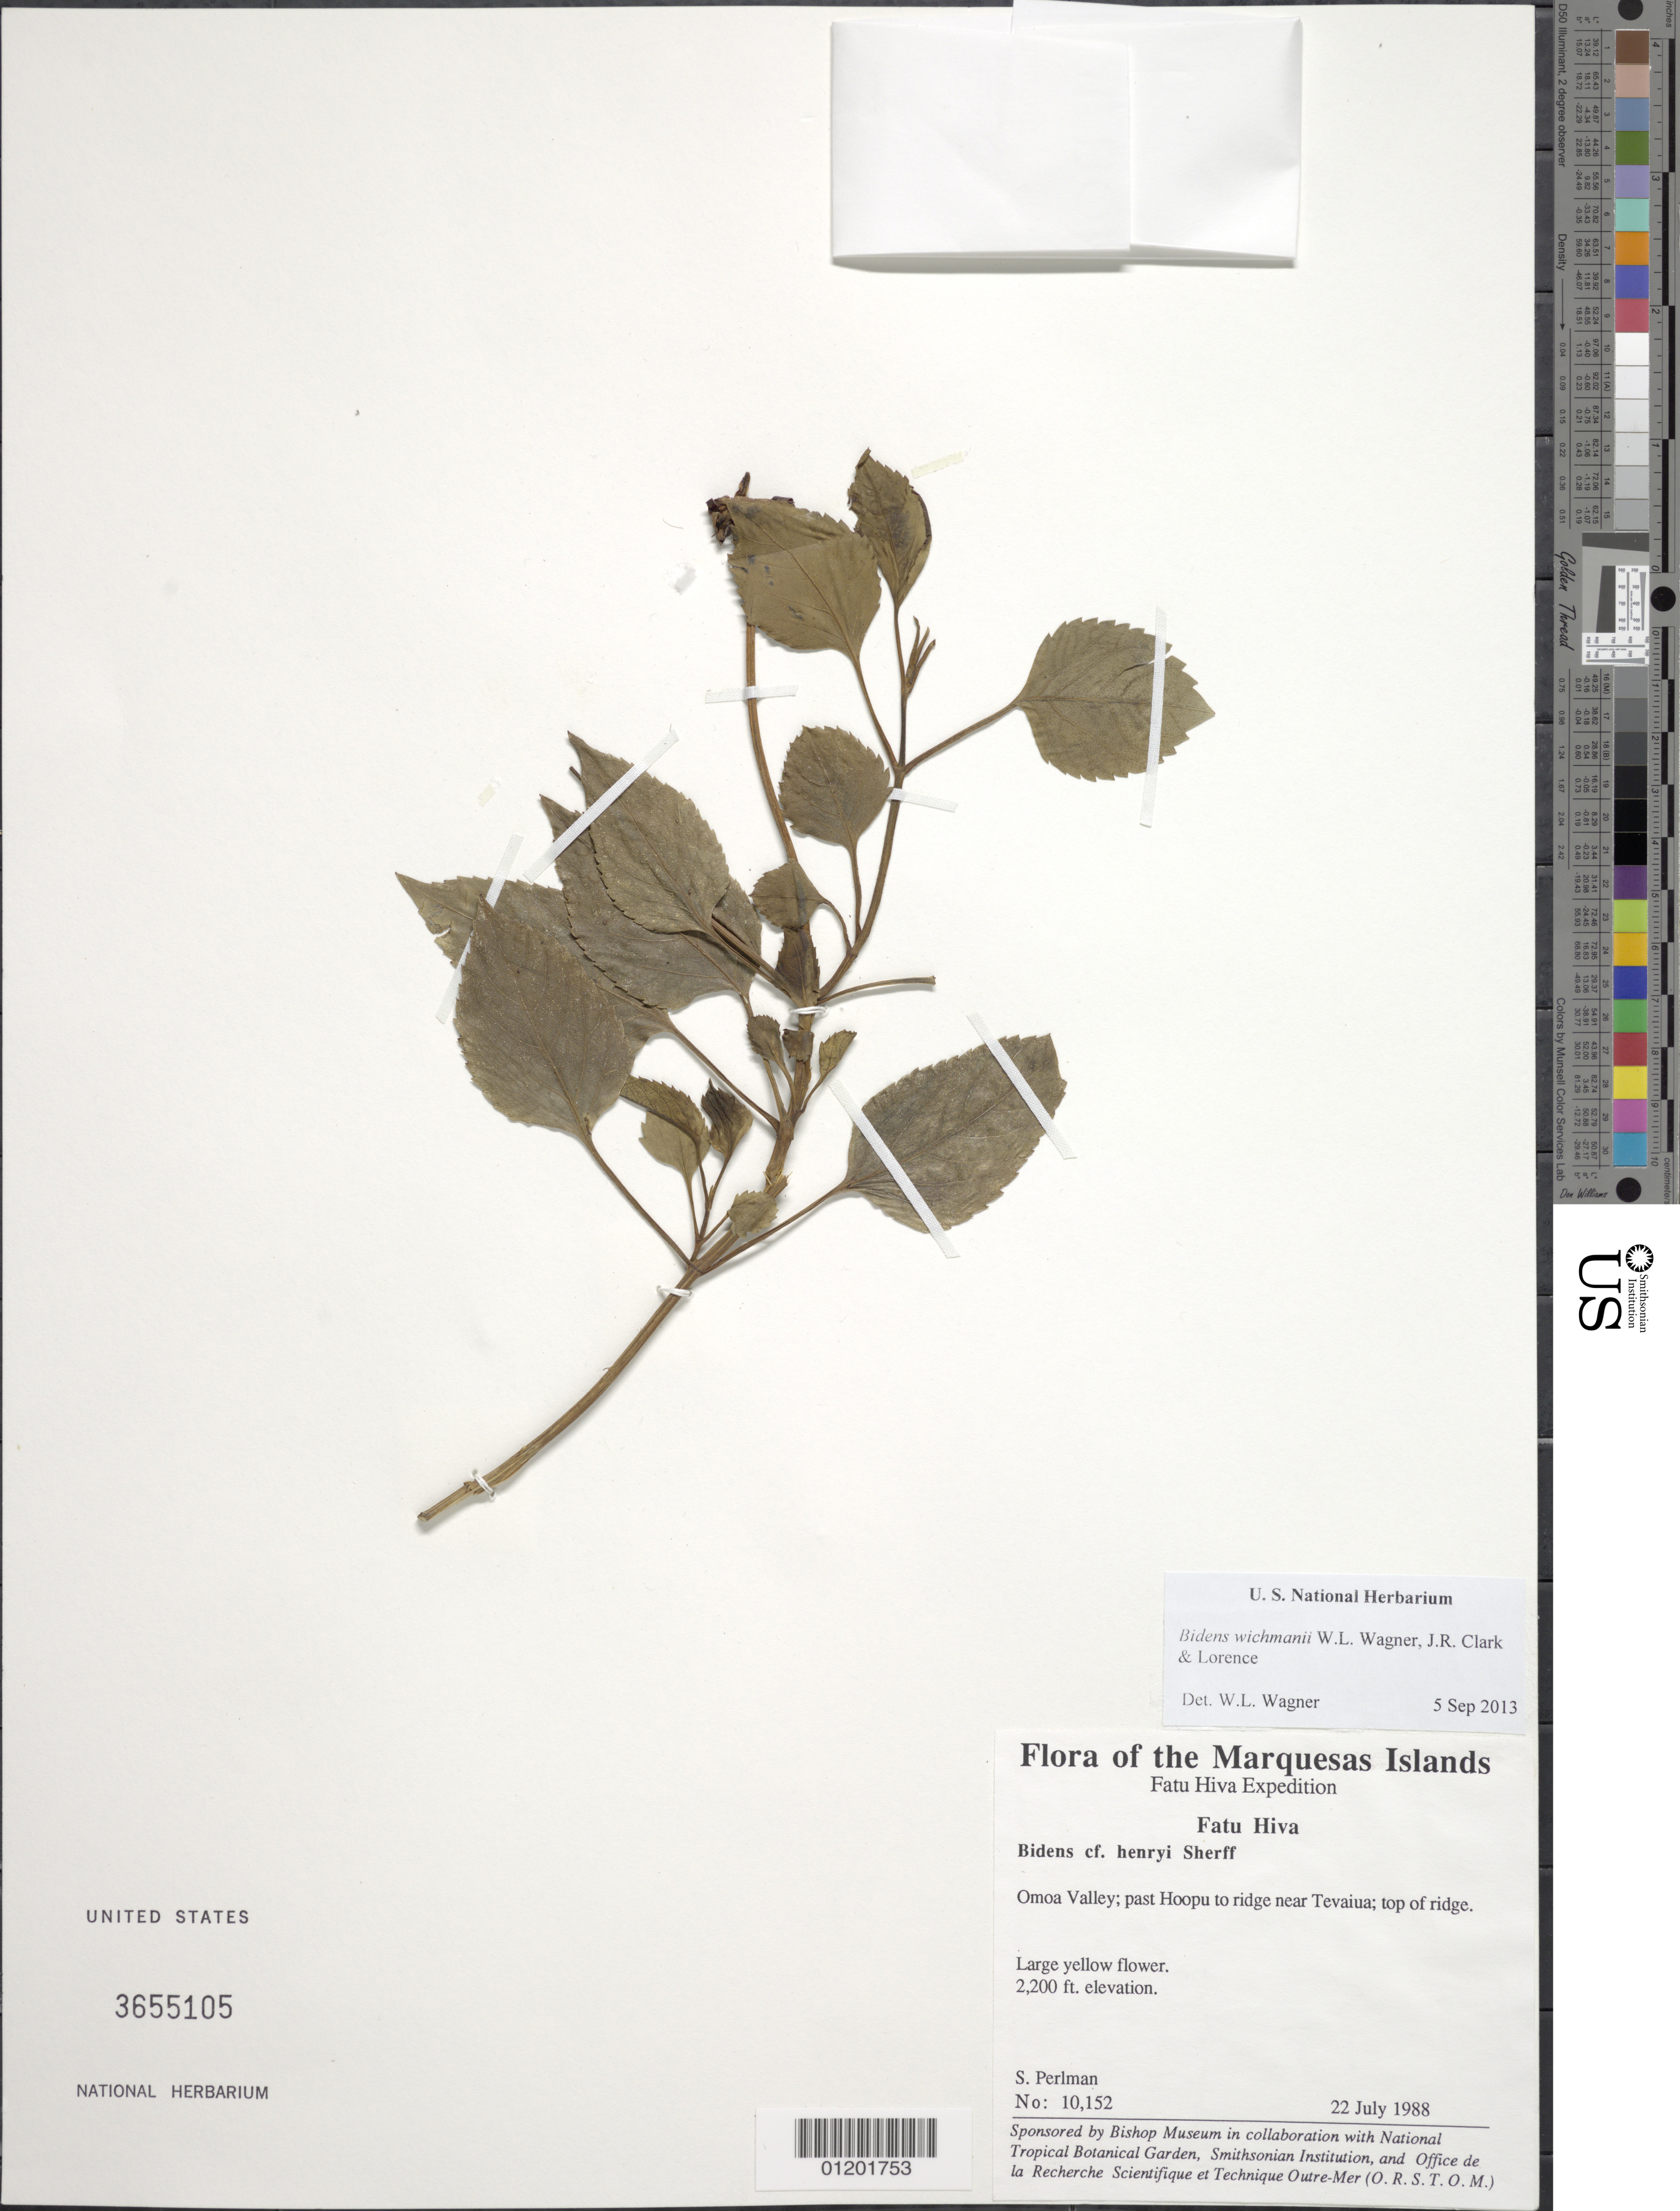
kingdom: Plantae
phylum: Tracheophyta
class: Magnoliopsida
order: Asterales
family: Asteraceae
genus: Bidens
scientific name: Bidens wichmanii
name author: W.L. Wagner et al.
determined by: Wagner, W. L., (BOT), Smithsonian Institution - National Museum of Natural History (UNITED STATES)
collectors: S. P. Perlman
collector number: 10152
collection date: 1988-07-22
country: French Polynesia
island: Fatu Hiva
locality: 'Omo'a Valley, past Hoopu to ridge near Tevaiua, top of ridge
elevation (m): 671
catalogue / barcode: US 3655105